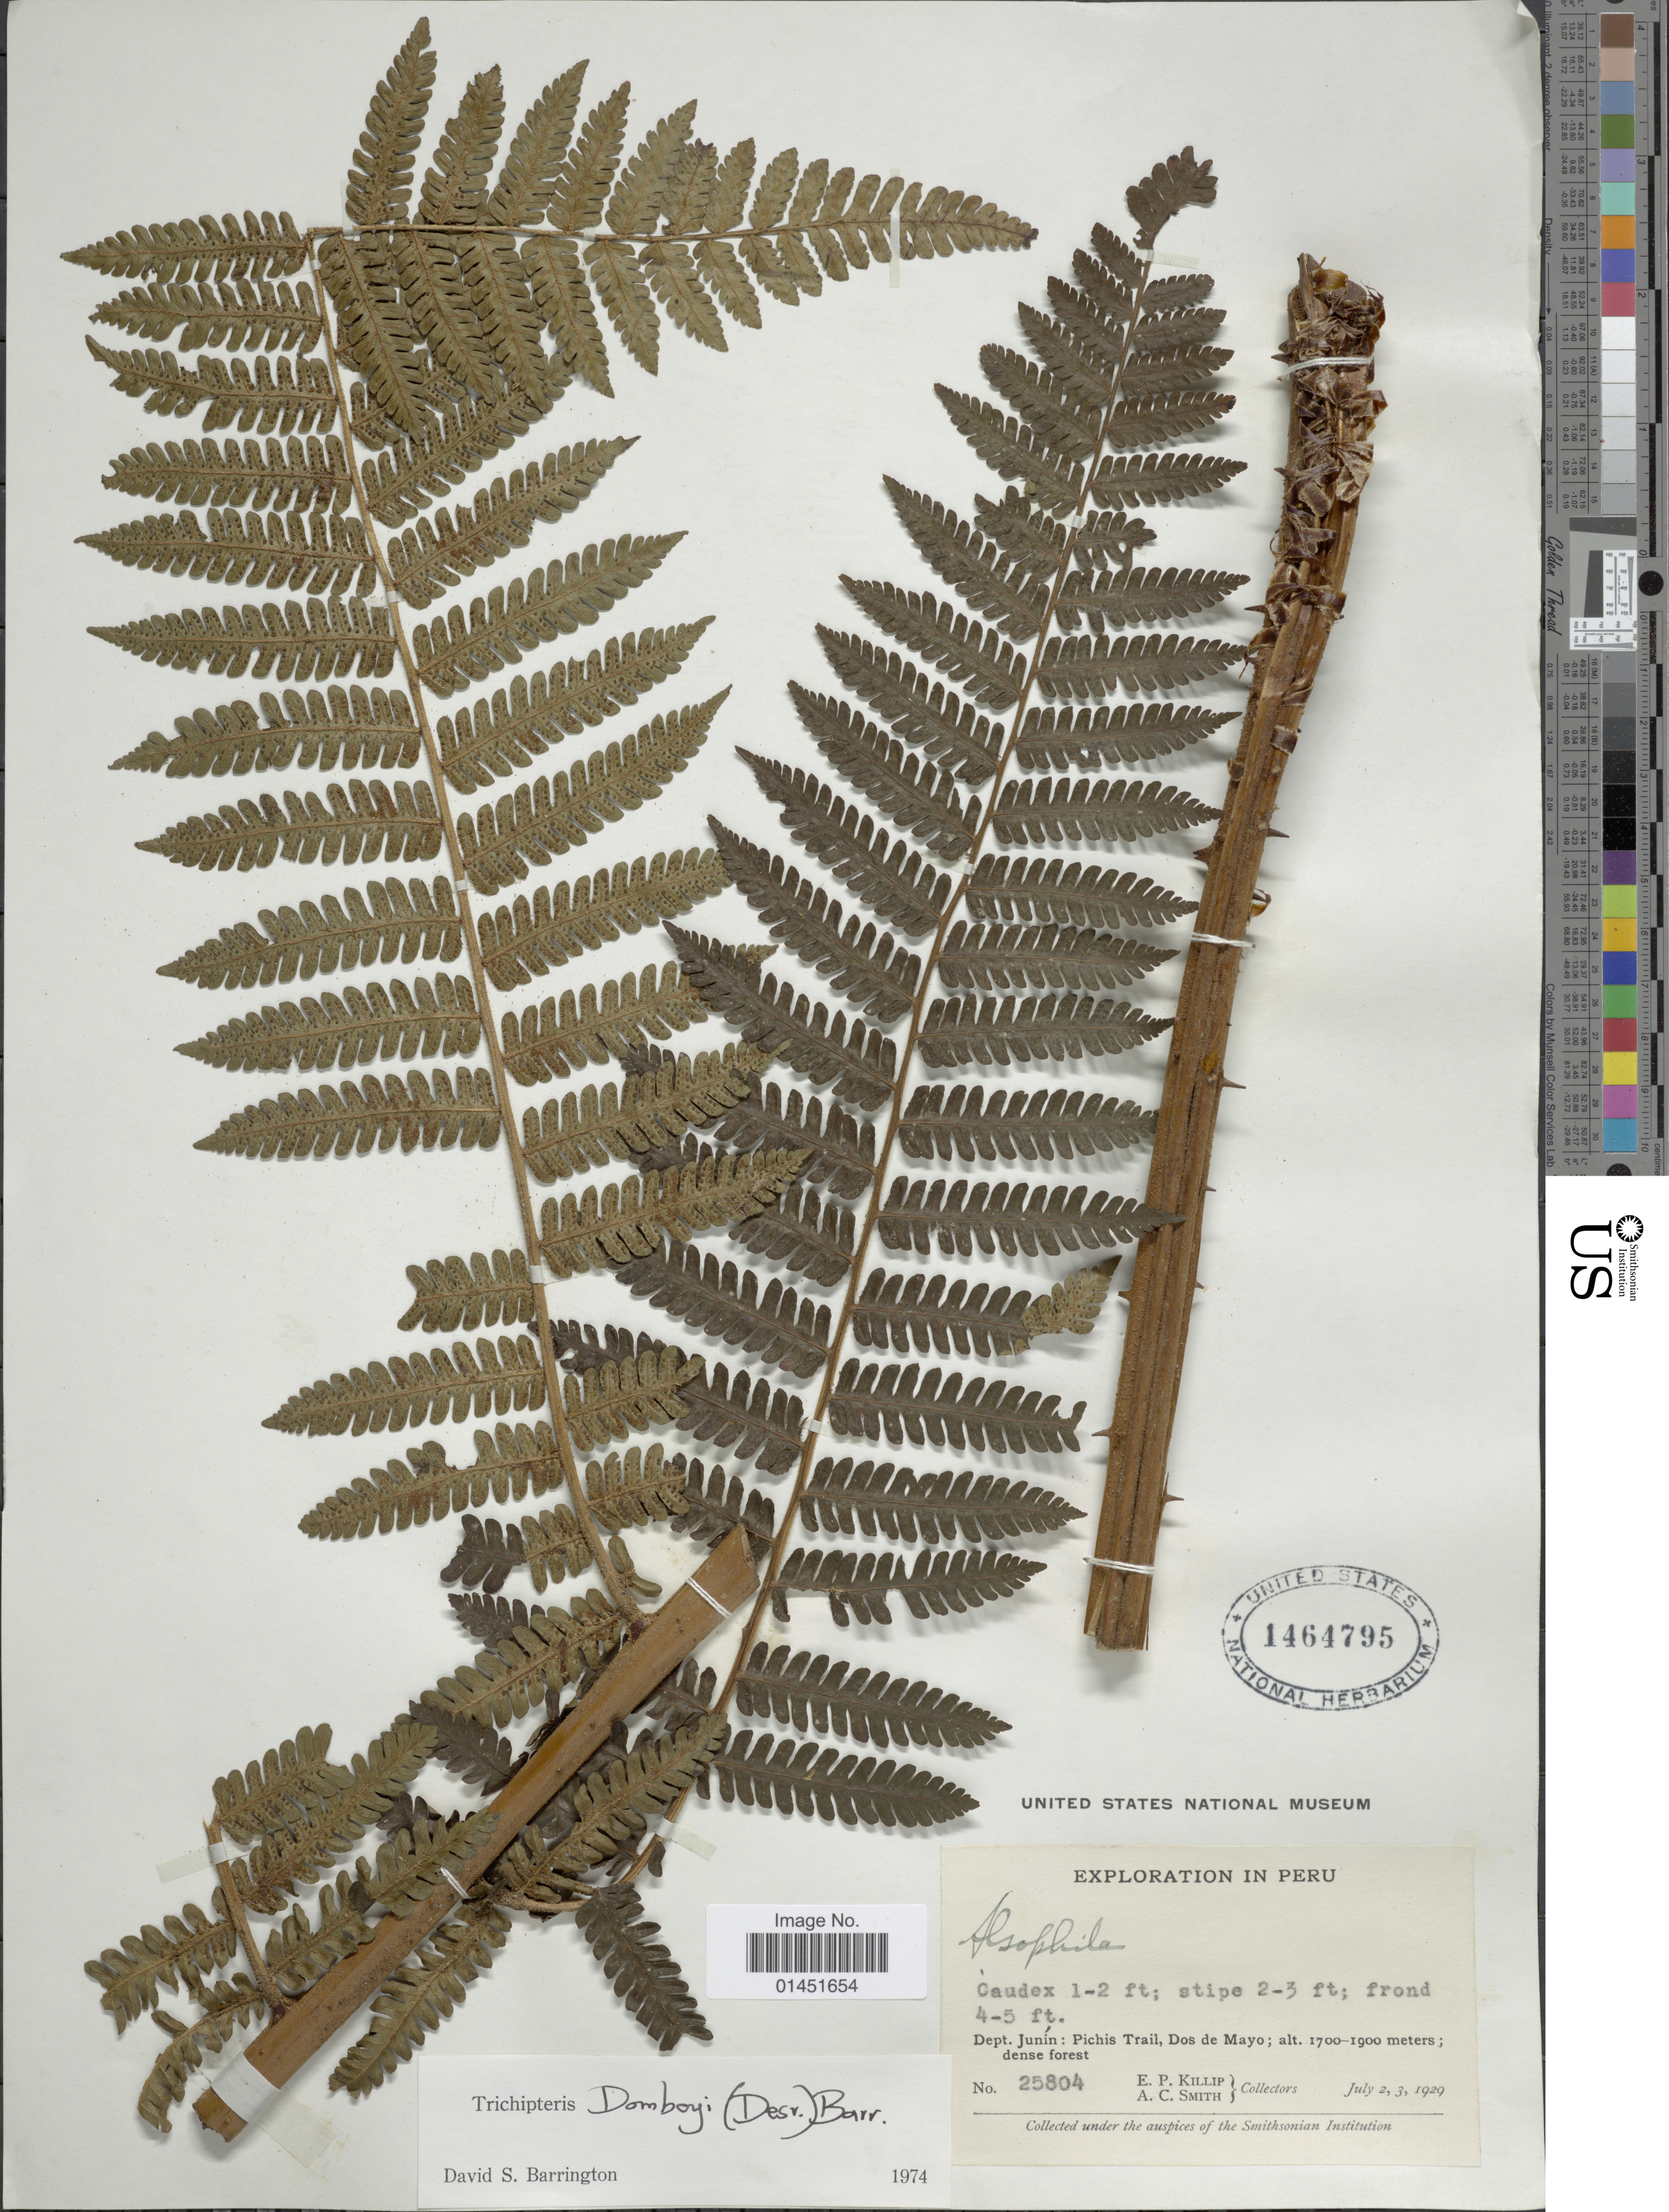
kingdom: Plantae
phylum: Tracheophyta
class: Polypodiopsida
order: Cyatheales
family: Cyatheaceae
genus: Cyathea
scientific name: Cyathea dombeyi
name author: (Desv.) Lellinger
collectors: E. P. Killip & A. C. Smith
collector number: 25804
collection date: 1929-07-02/1929-07-03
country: Peru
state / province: Junín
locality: Pichis Trail, Dos de Mayo. Dense forest.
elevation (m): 1700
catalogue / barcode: US 1464795